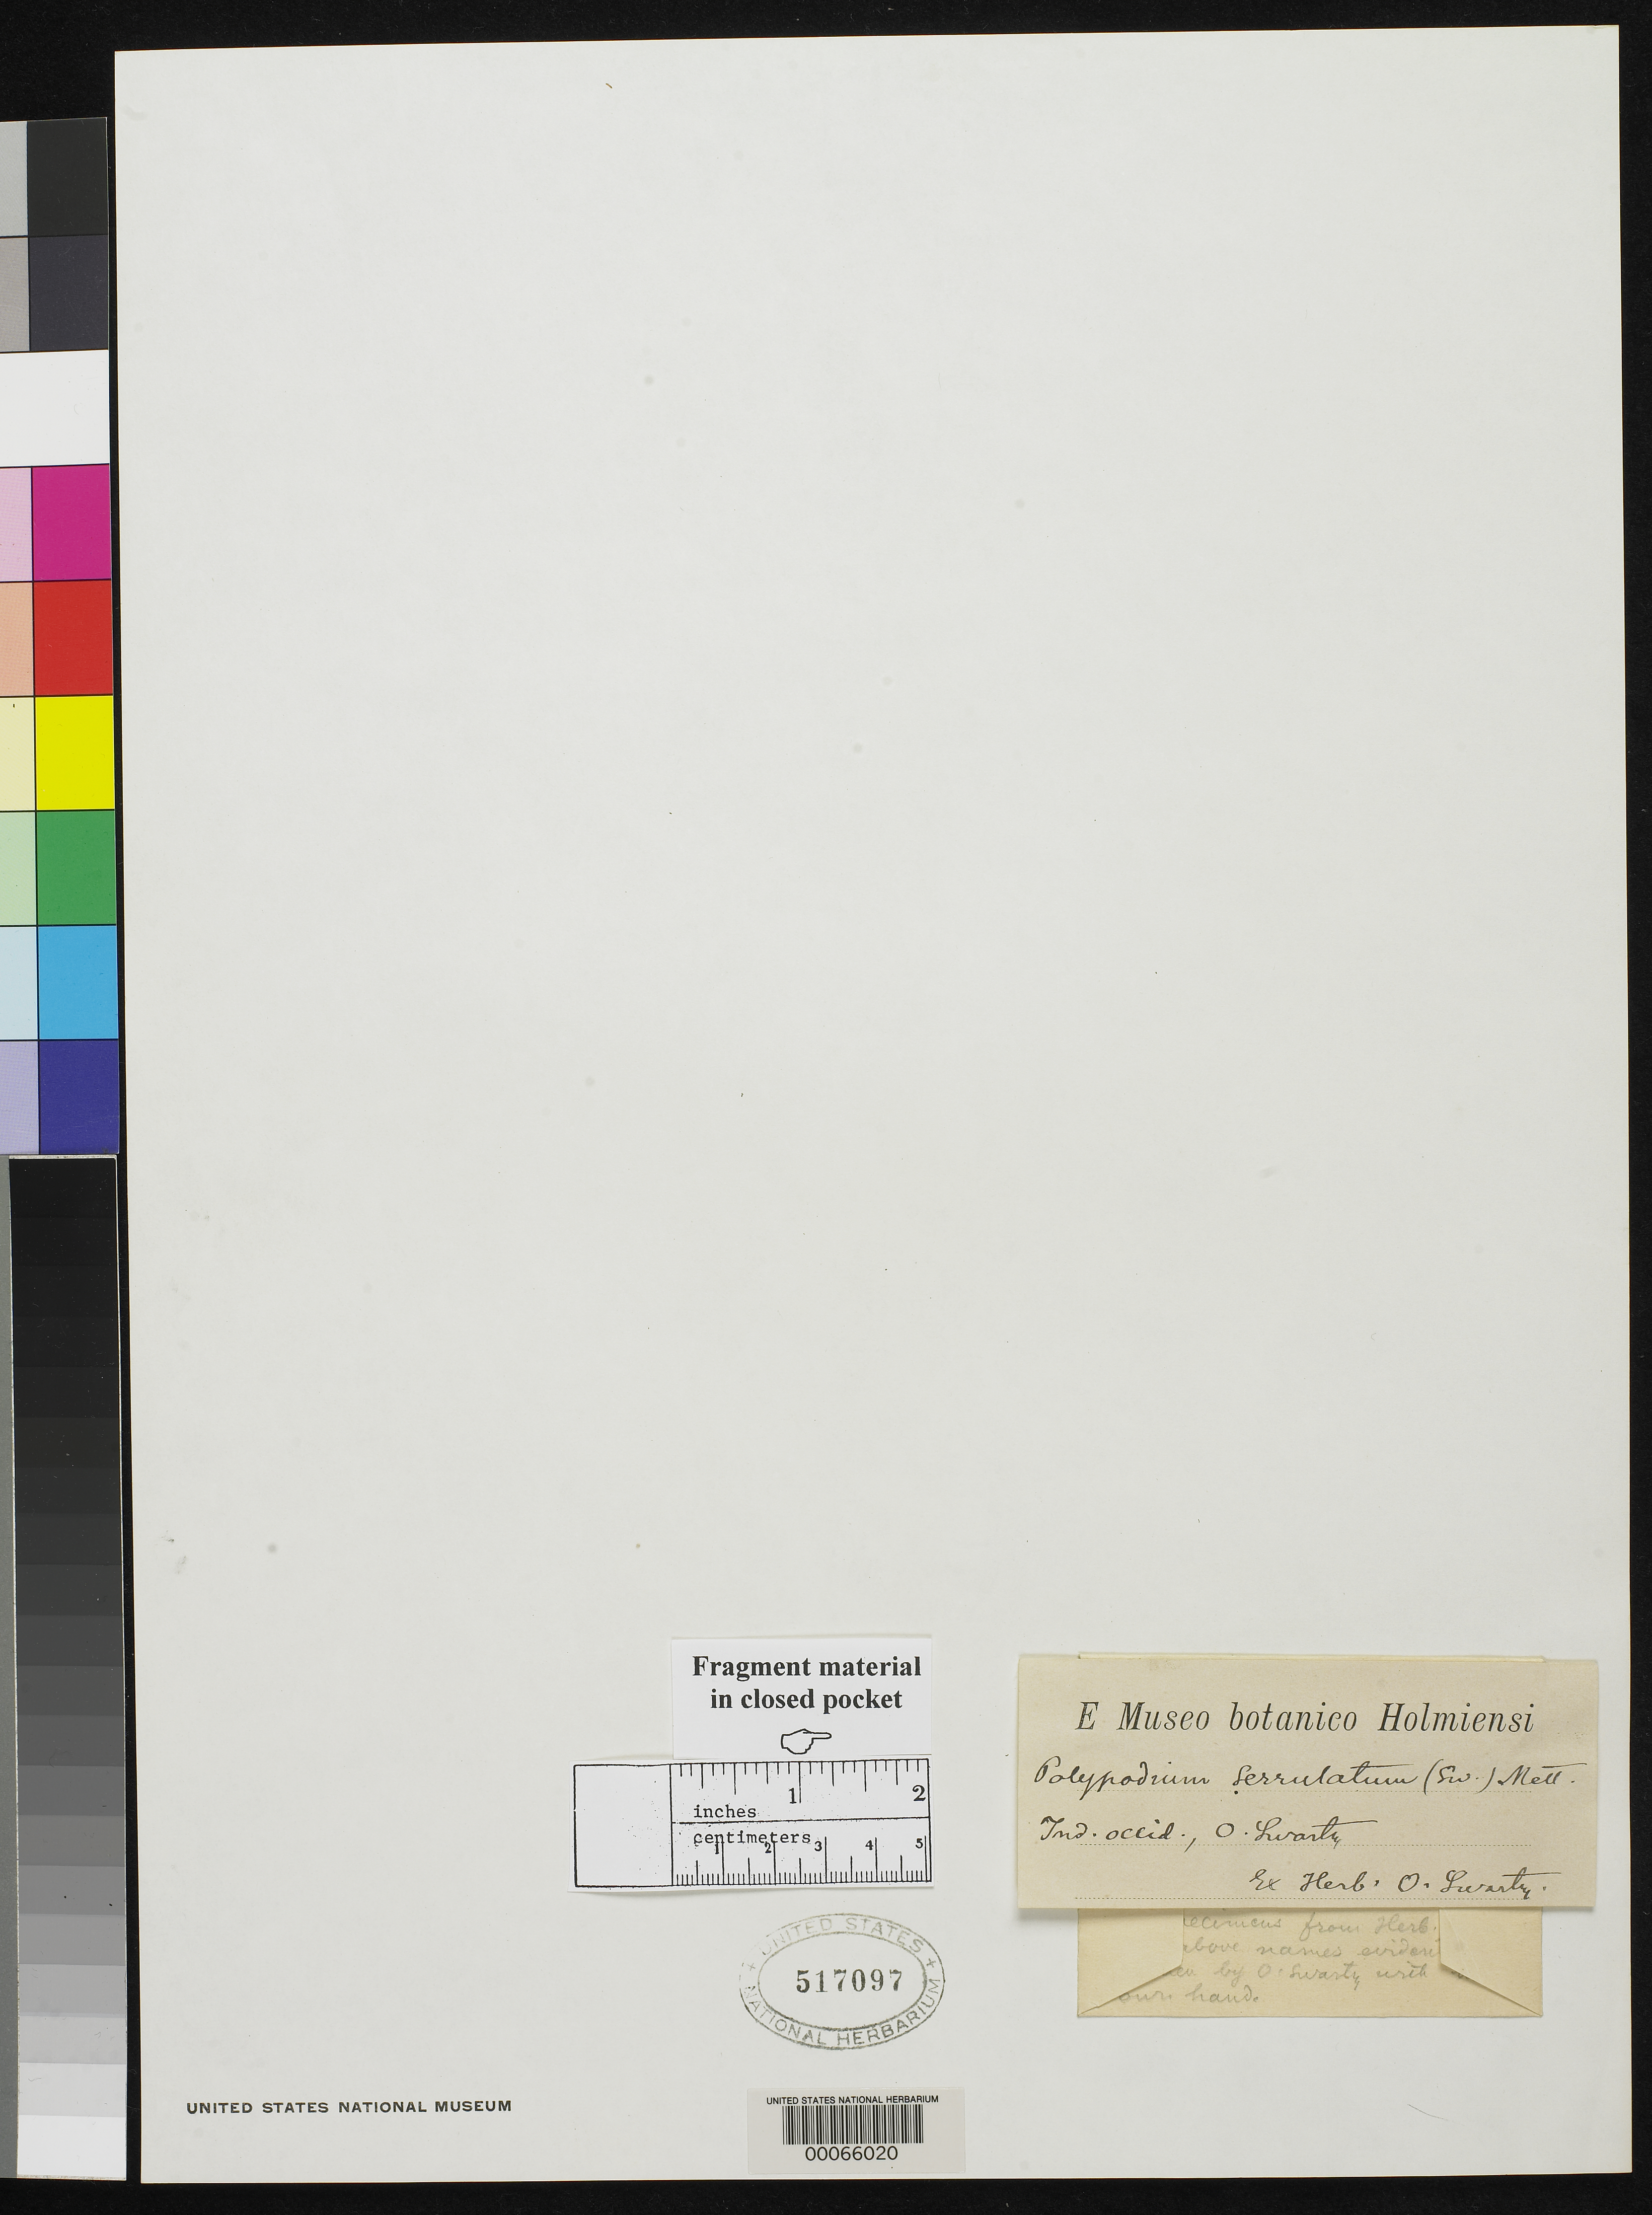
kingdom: Plantae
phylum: Tracheophyta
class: Polypodiopsida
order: Polypodiales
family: Pteridaceae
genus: Acrostichum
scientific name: Acrostichum serrulatum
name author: Sw.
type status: Type Fragment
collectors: O. P. Swartz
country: Jamaica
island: Greater Antilles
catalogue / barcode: US 517097